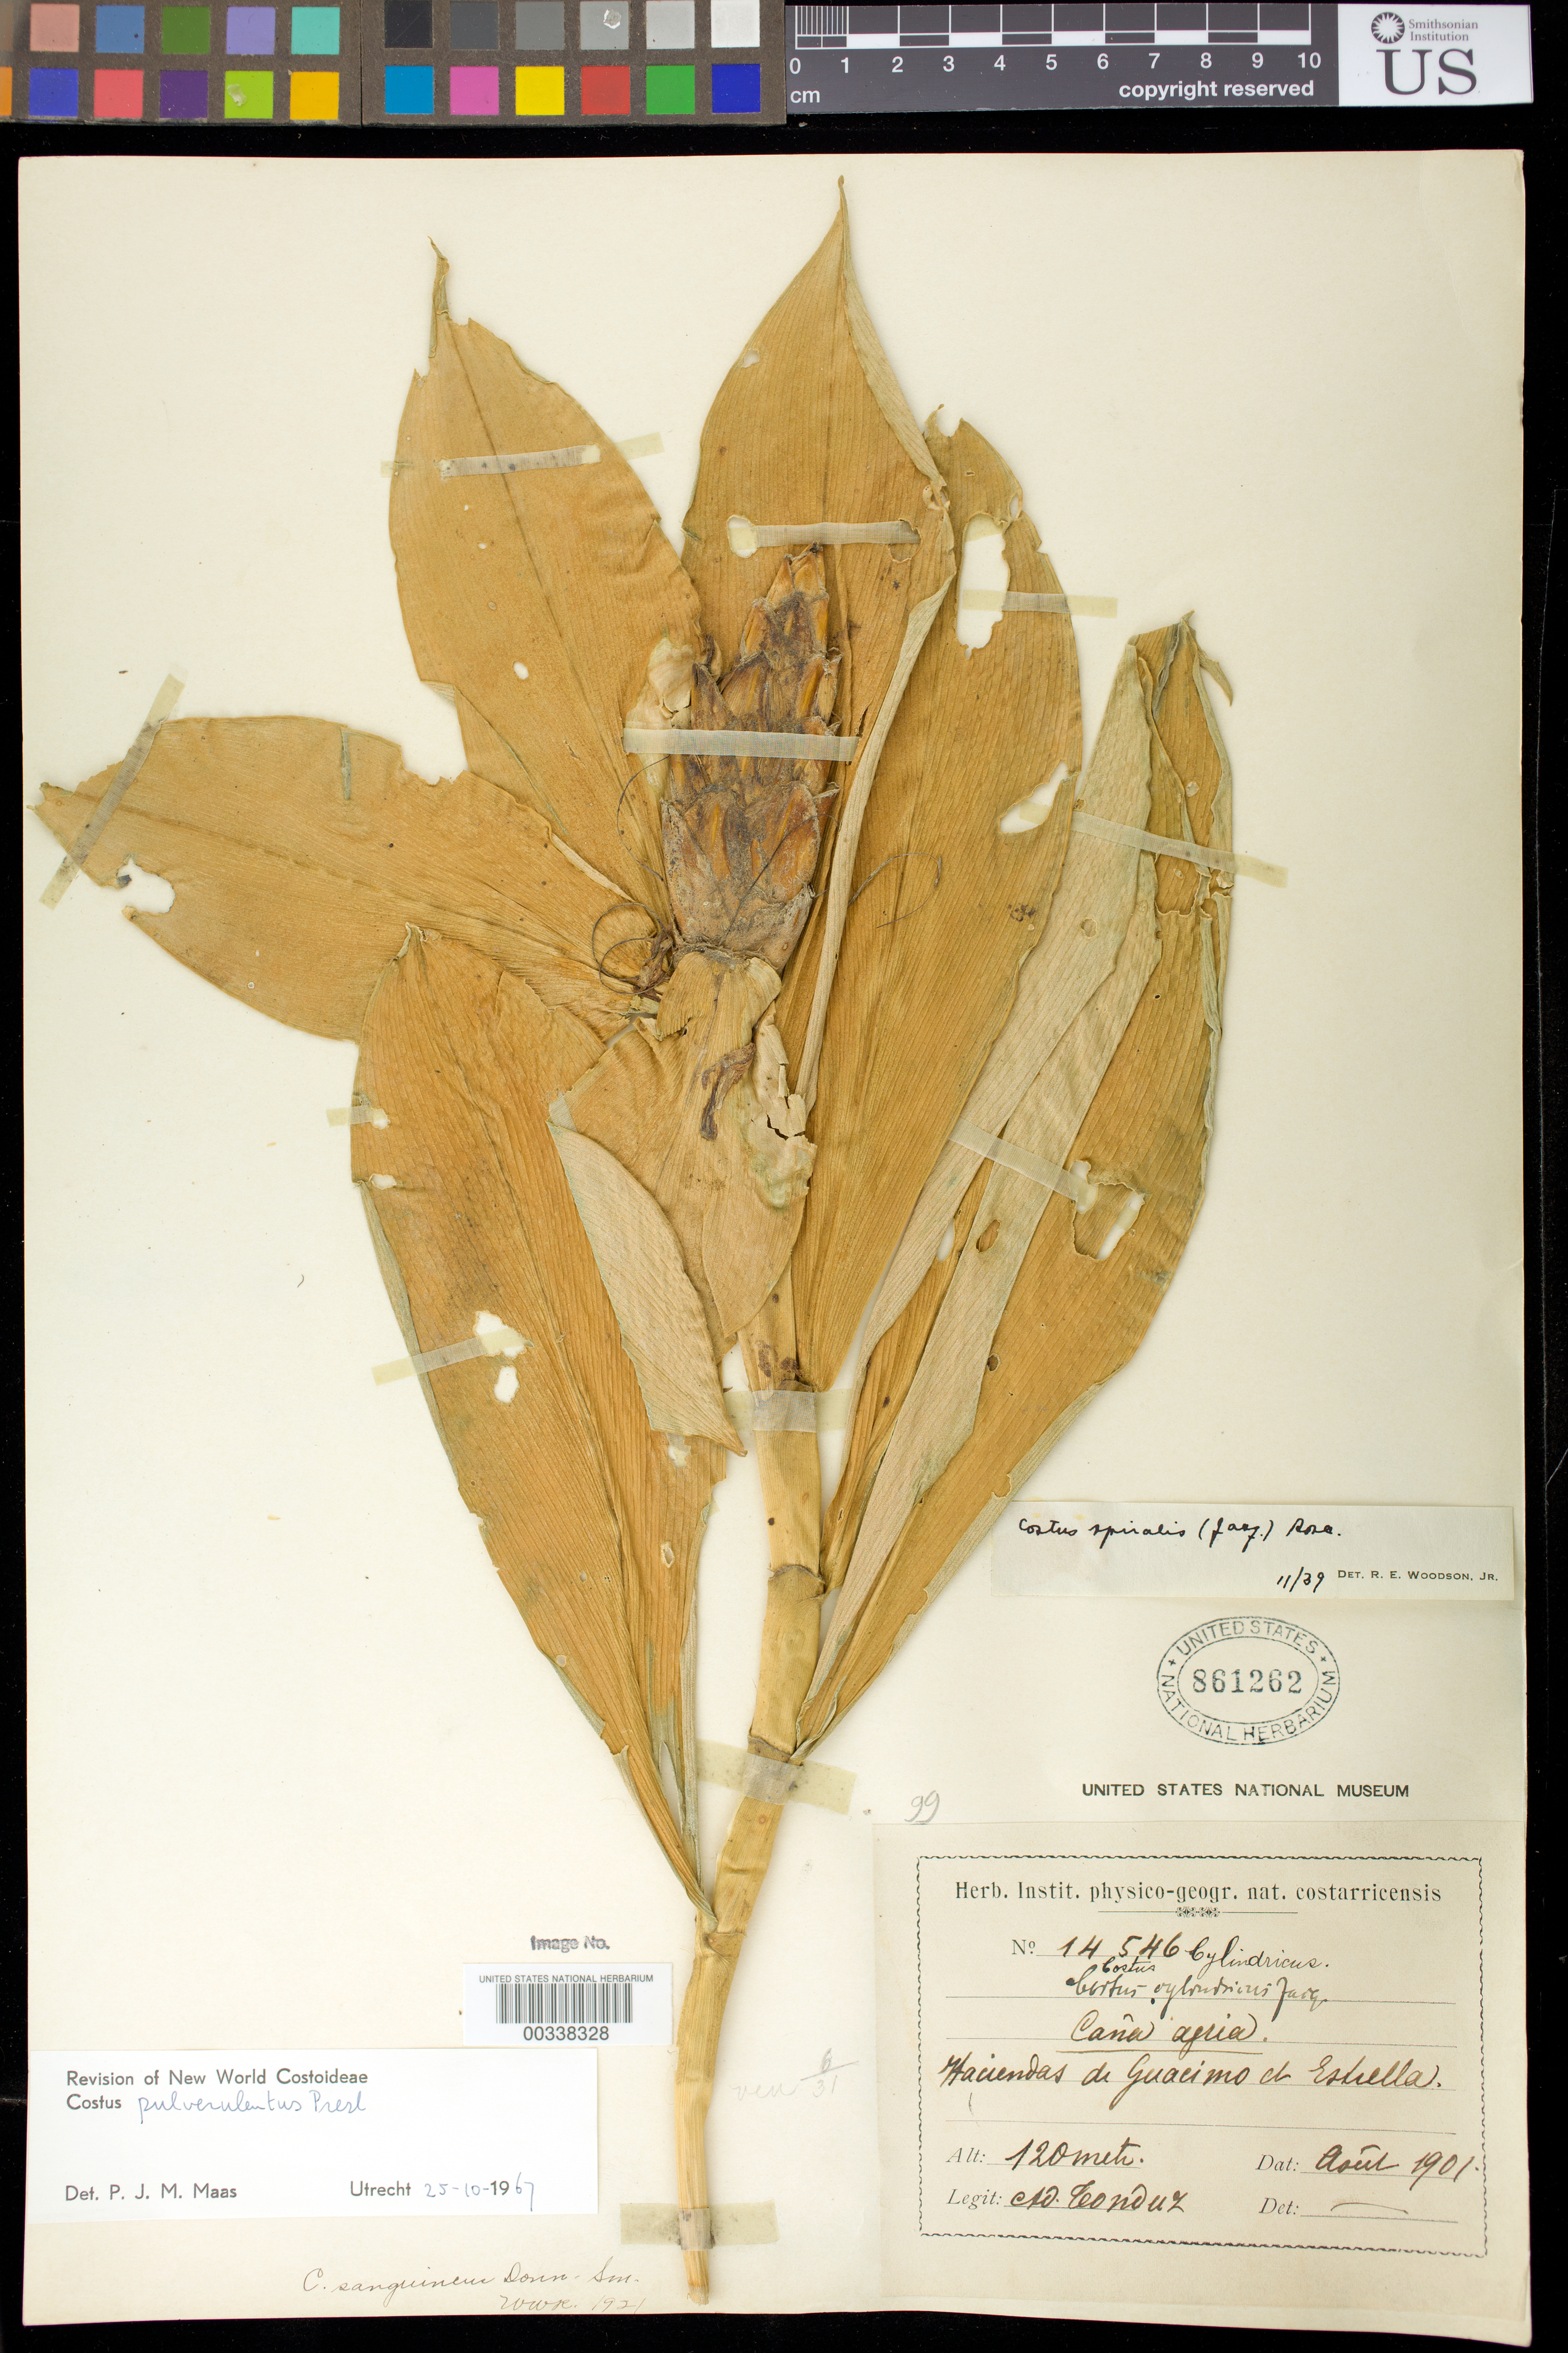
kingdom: Plantae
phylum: Tracheophyta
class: Liliopsida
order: Zingiberales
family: Costaceae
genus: Costus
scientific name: Costus pulverulentus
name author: C. Presl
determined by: Maas, Paul J. M.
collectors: A. Tonduz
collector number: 14546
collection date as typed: Aug 1901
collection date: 1901-08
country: Costa Rica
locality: Haciendas de Guacimo de Estrella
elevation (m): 120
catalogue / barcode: US 861262